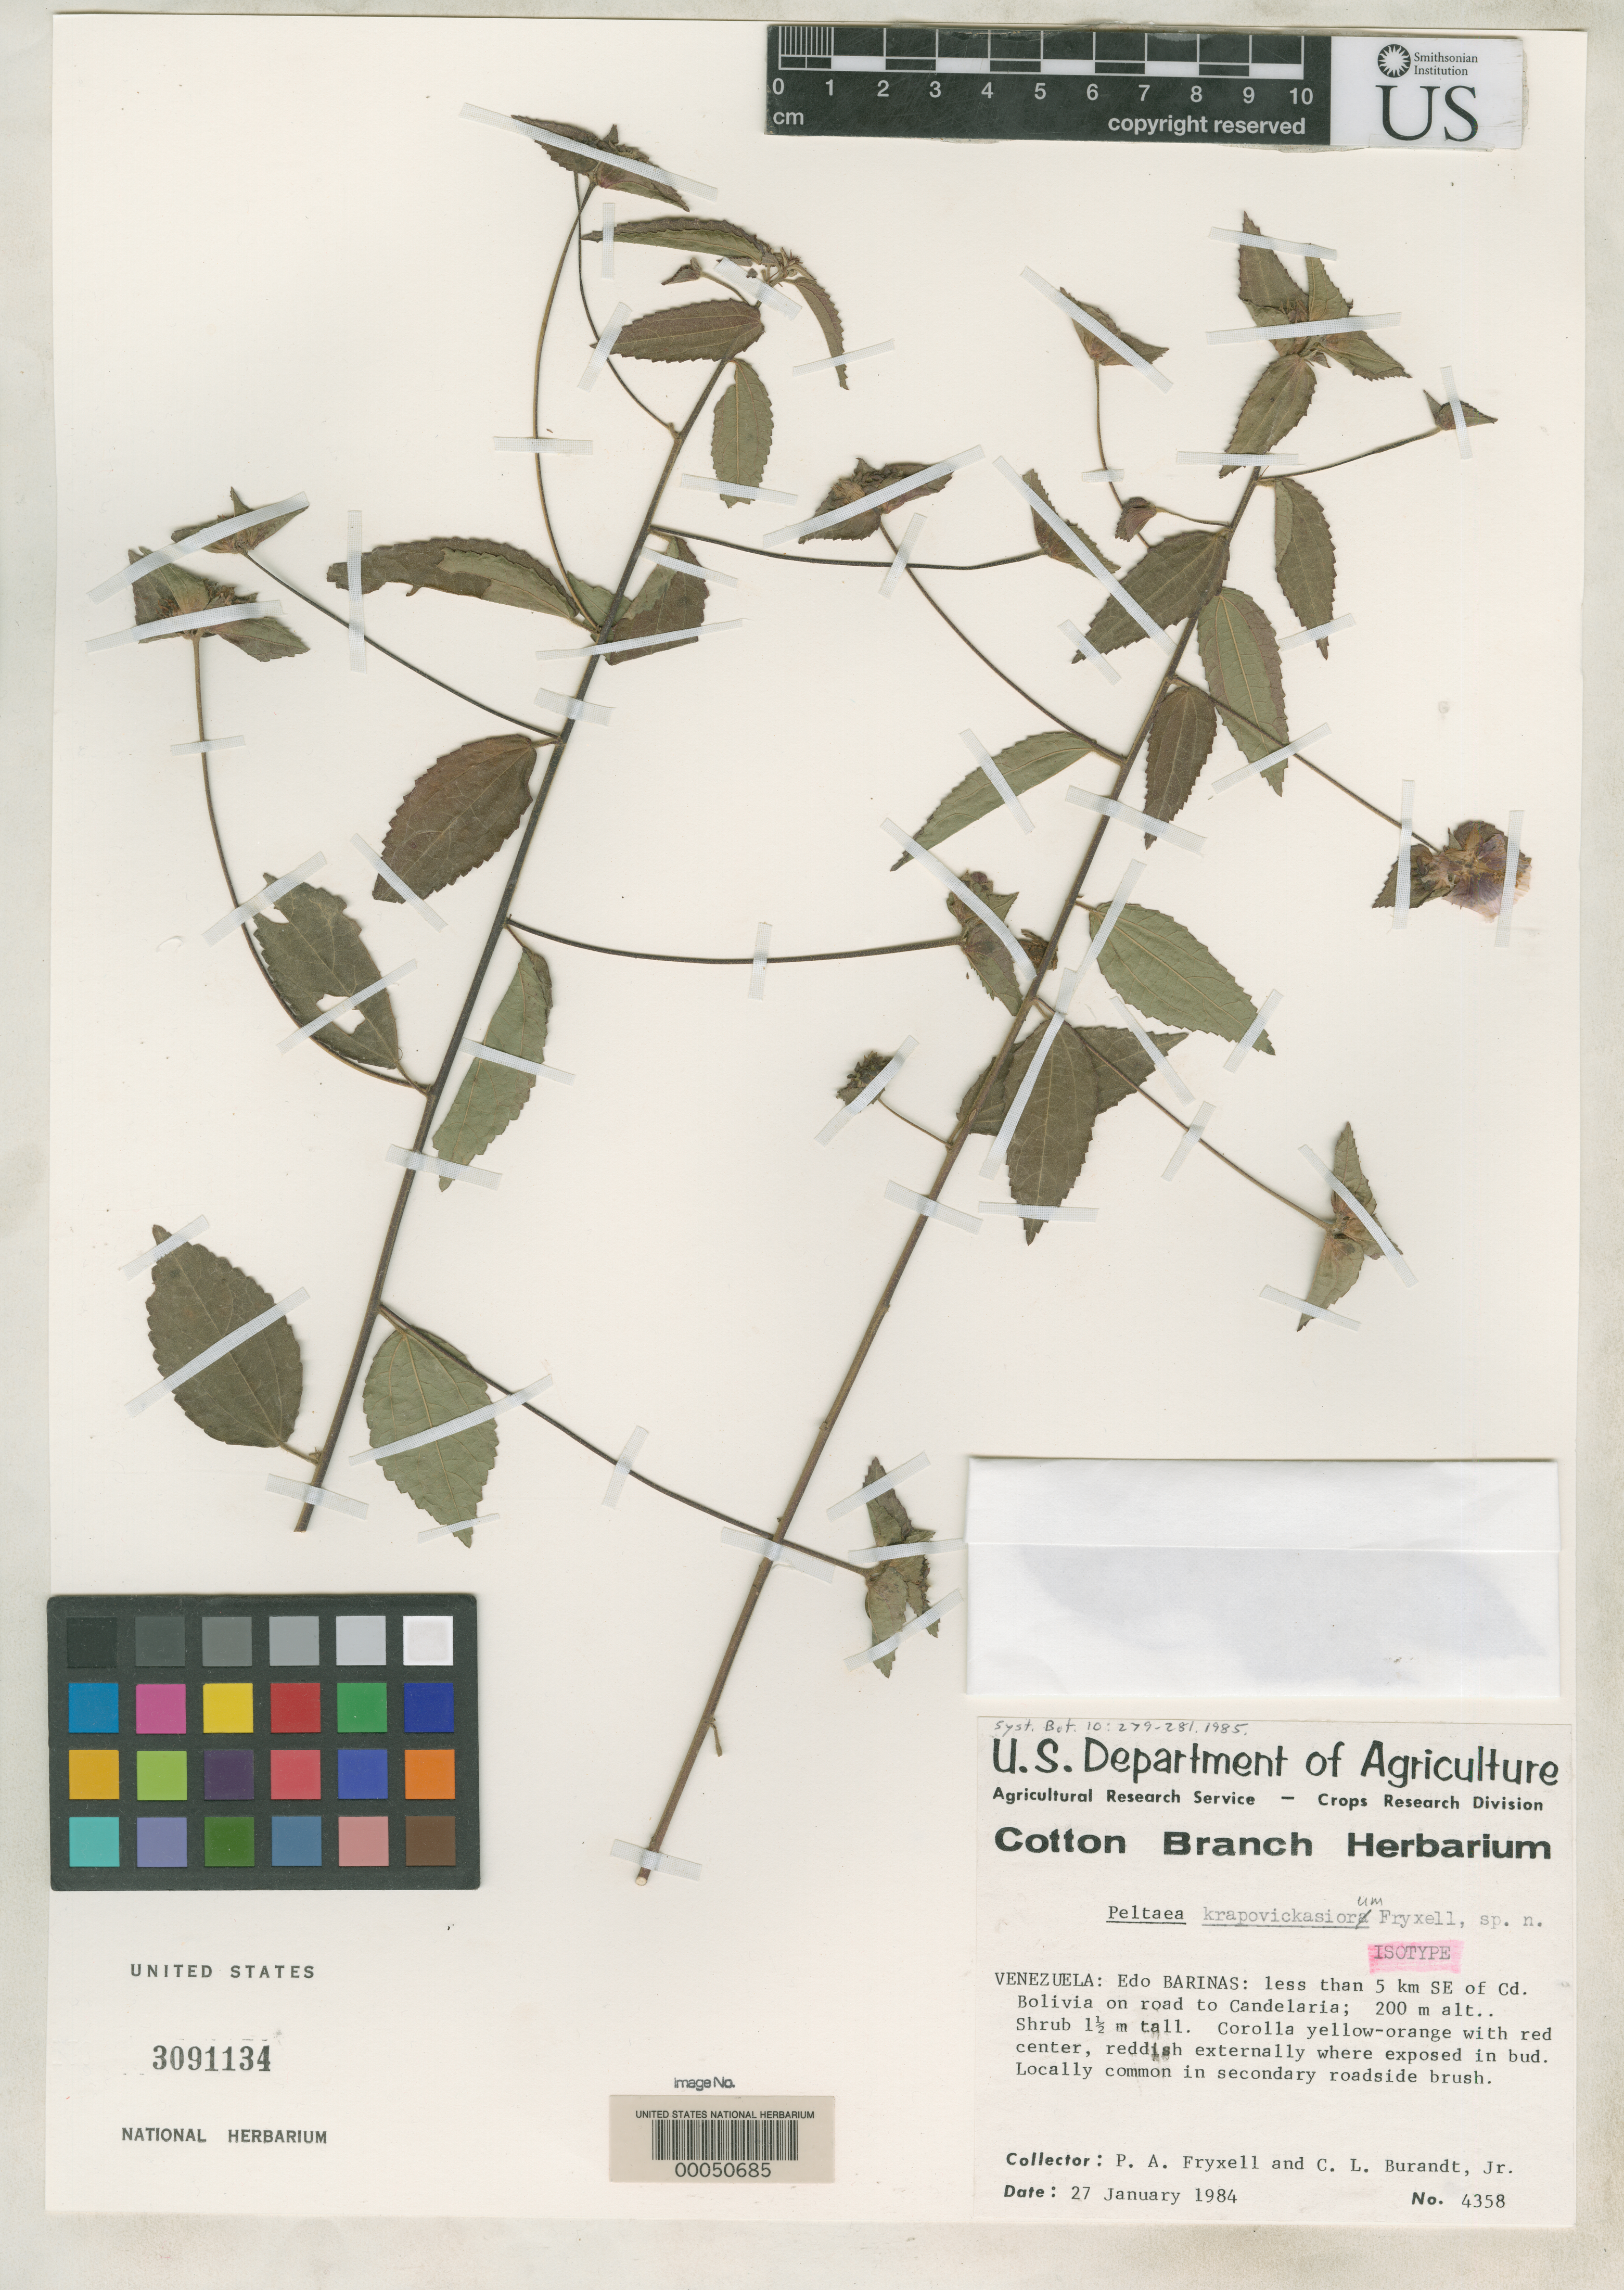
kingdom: Plantae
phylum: Tracheophyta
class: Magnoliopsida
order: Malvales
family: Malvaceae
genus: Peltaea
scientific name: Peltaea krapovickasiorum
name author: Fryxell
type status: Isotype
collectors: P. A. Fryxell & C. Burandt Jr.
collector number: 4358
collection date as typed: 27 Jun 1984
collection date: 1984-06-27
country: Venezuela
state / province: Barinas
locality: Less than 5 km SE of Cd. Bolivia on road to Candelaria.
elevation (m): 200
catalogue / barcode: US 3091134